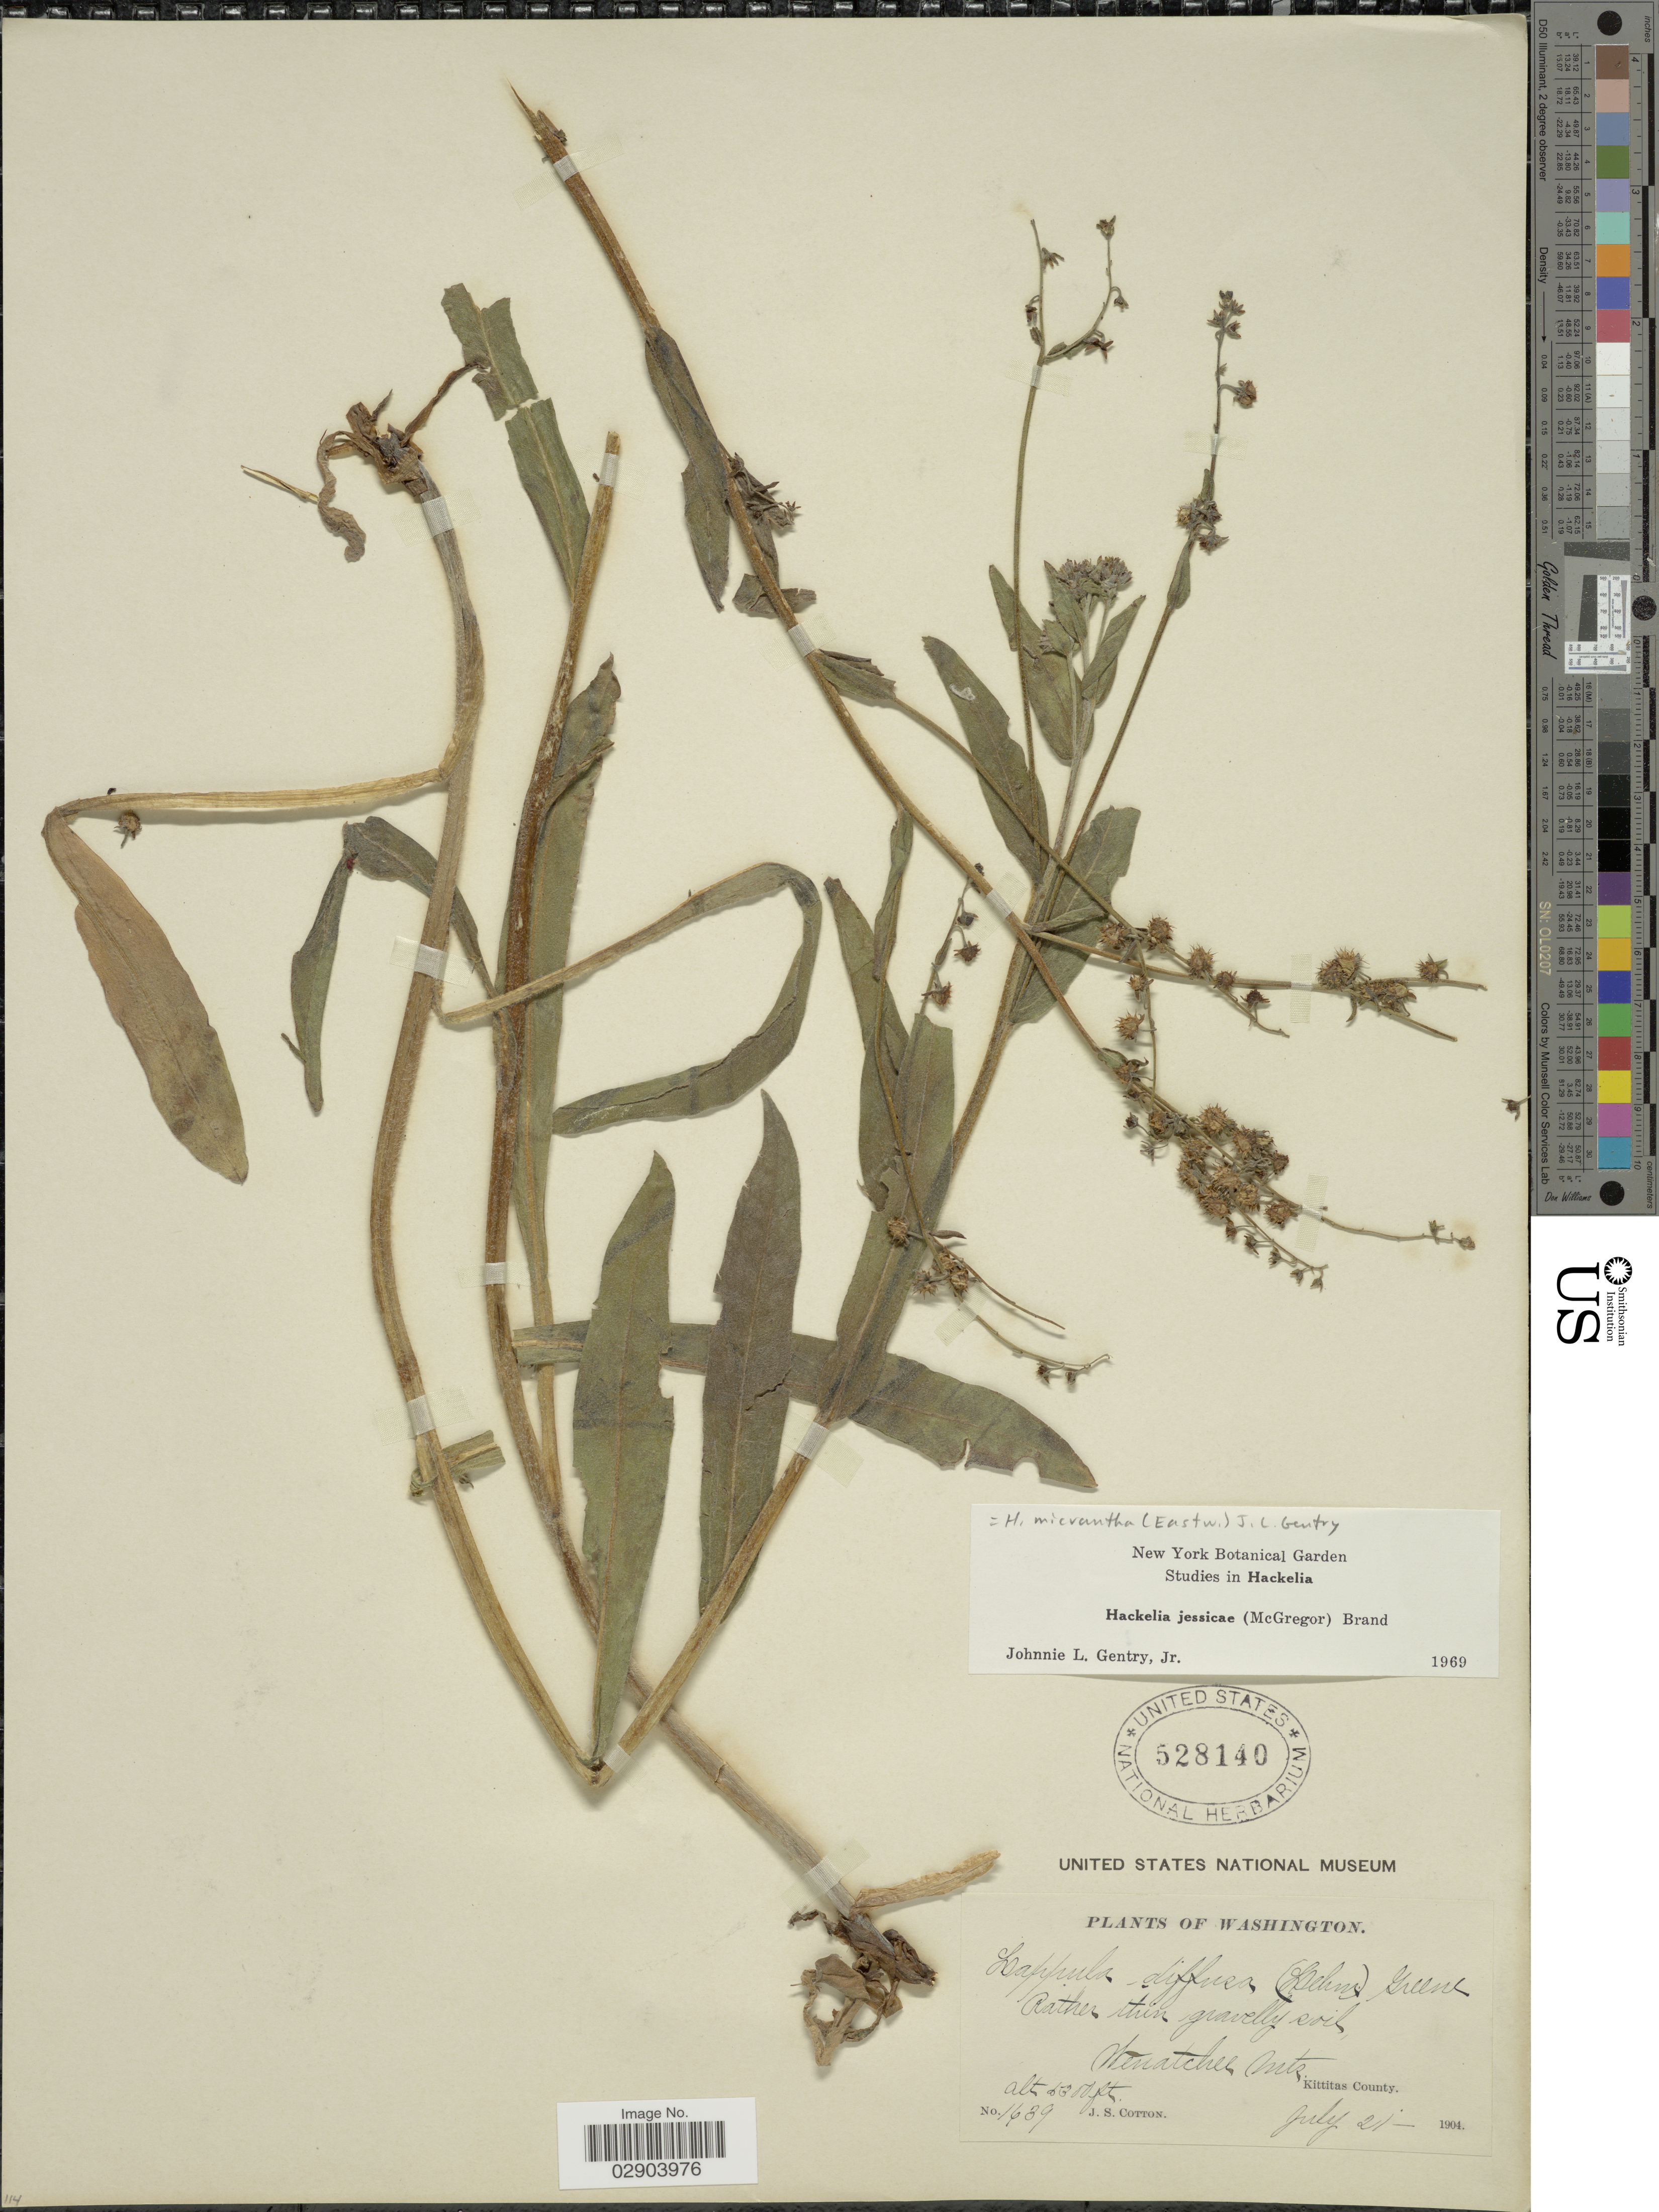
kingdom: Plantae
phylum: Tracheophyta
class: Magnoliopsida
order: Boraginales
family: Boraginaceae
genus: Hackelia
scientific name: Hackelia micrantha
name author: (Eastw.) J.L. Gentry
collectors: J. S. Cotton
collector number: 1639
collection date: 1904-07-21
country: United States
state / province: Washington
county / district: Kittitas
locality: Wenatchee Mts. Kittitas County.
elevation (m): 1615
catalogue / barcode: US 528140